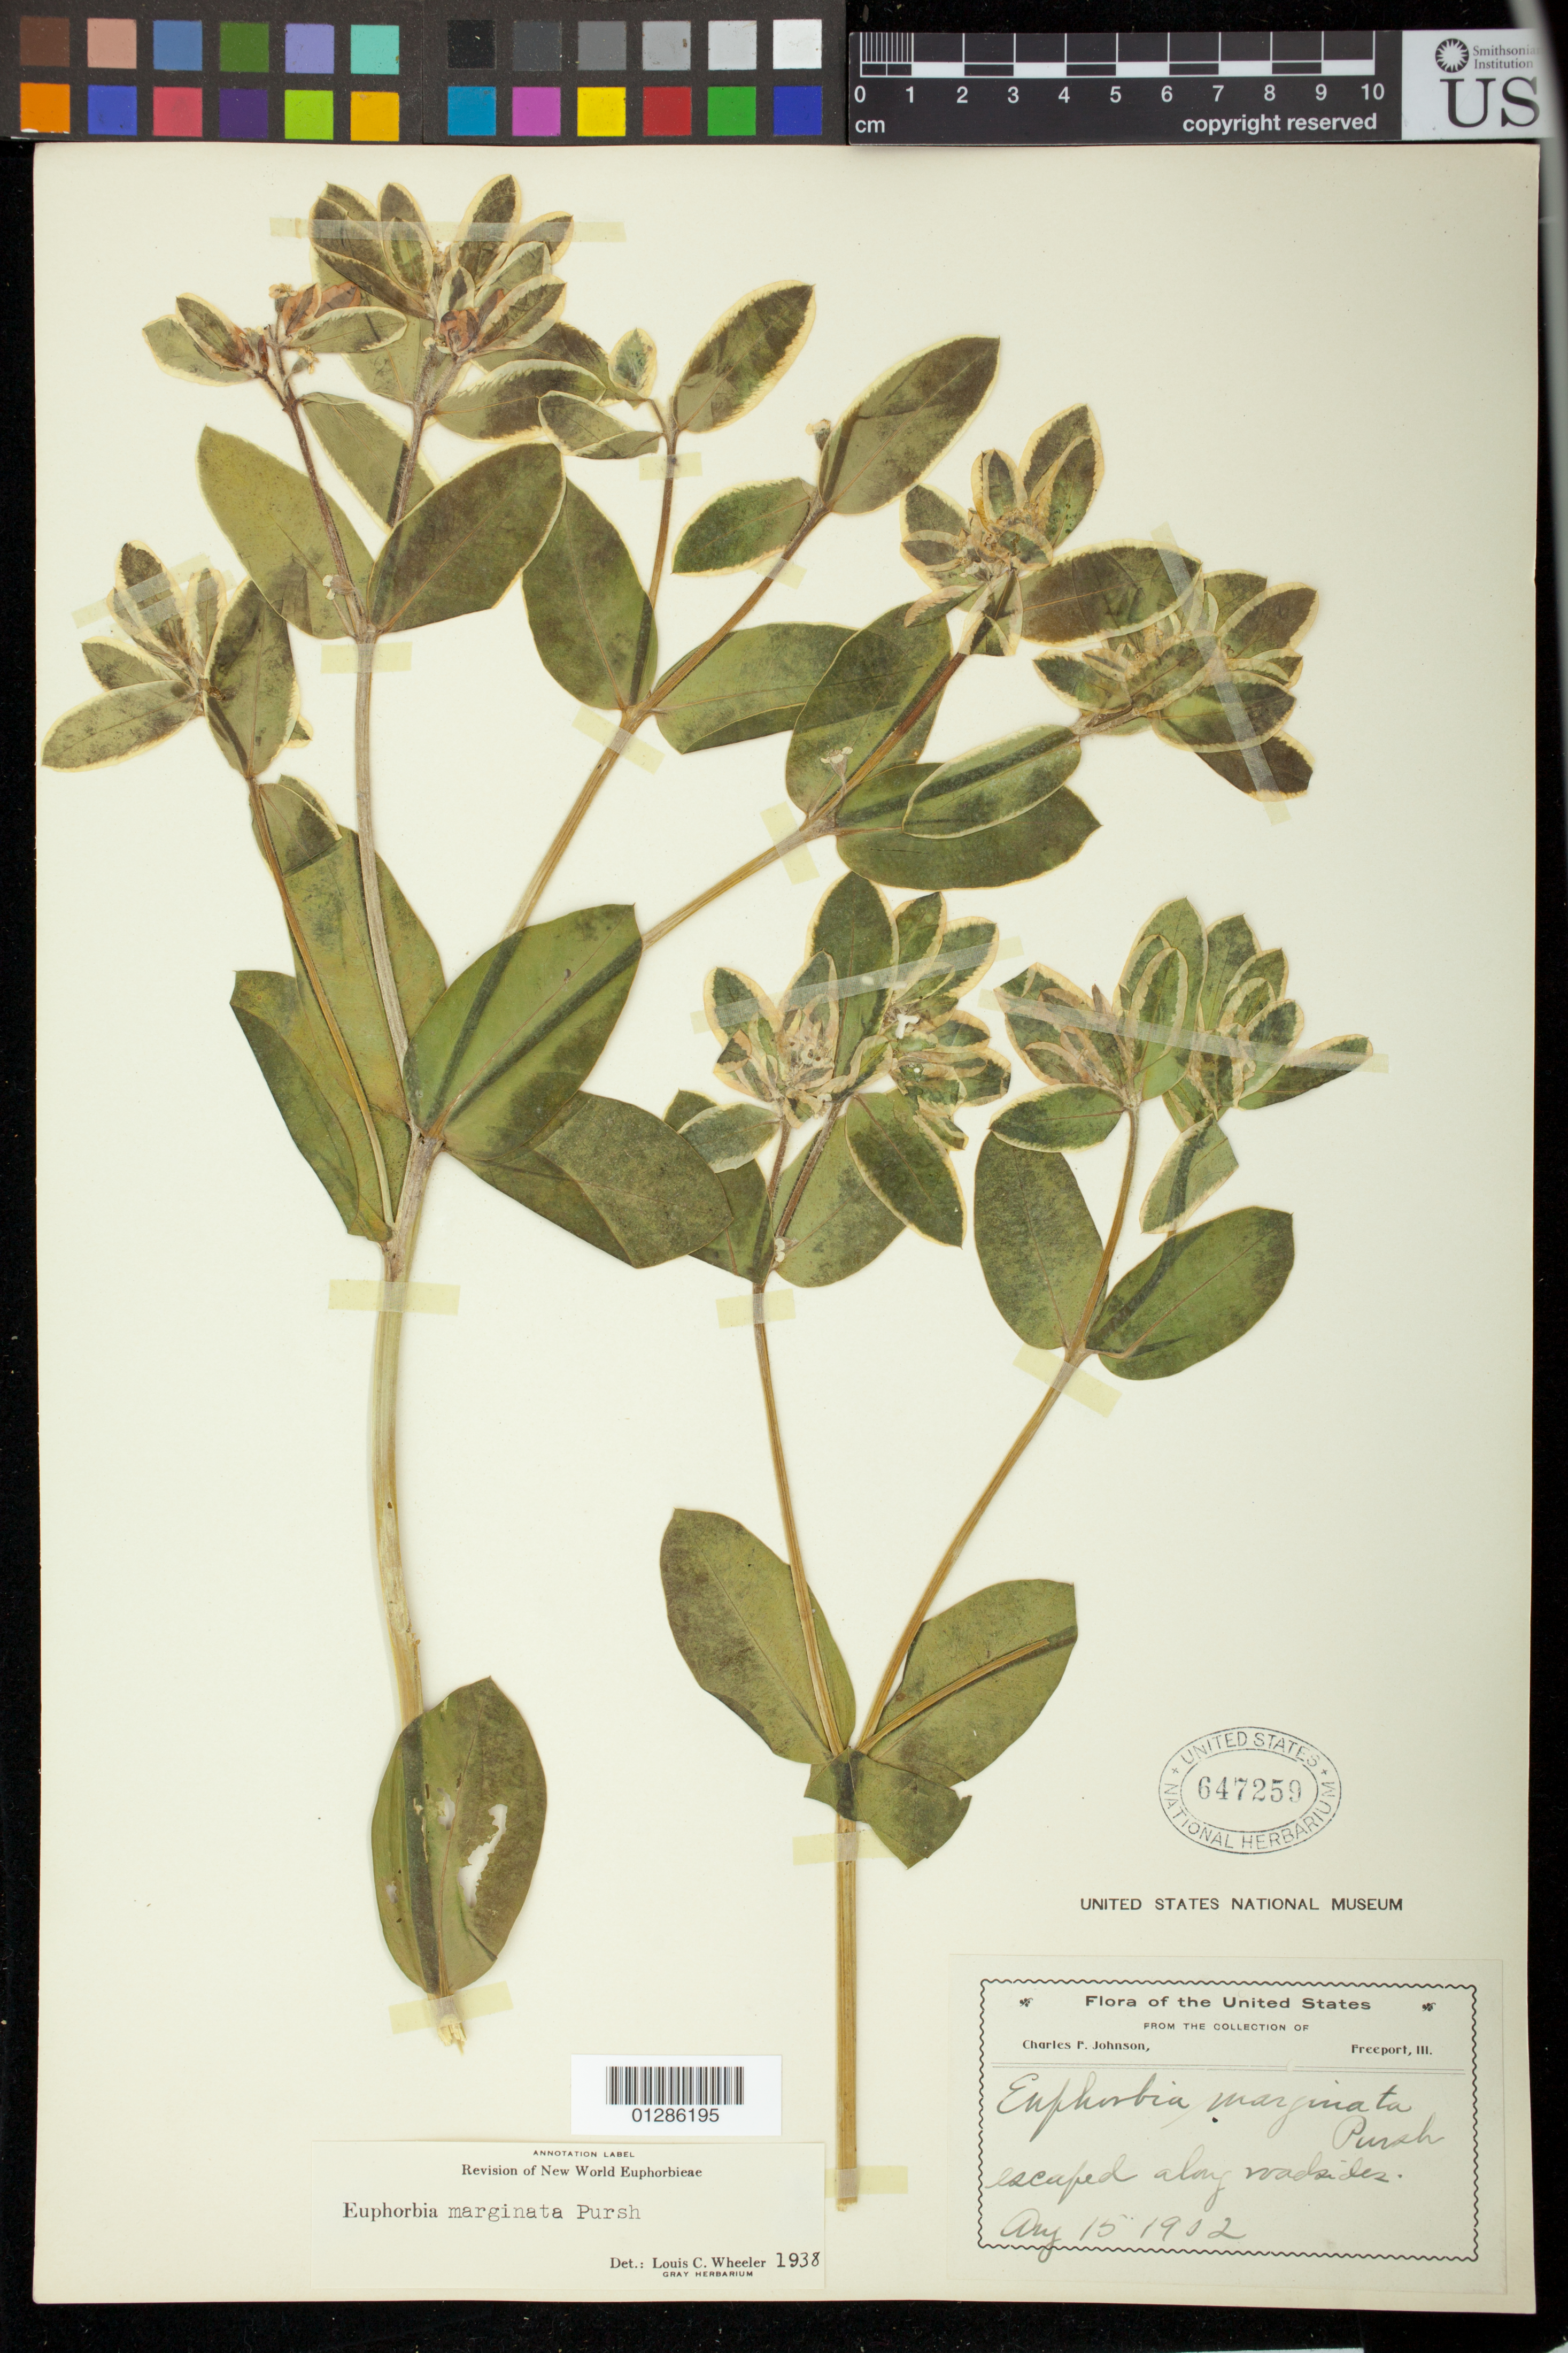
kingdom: Plantae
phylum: Tracheophyta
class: Magnoliopsida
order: Malpighiales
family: Euphorbiaceae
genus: Euphorbia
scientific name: Euphorbia marginata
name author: Pursh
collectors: C. F. Johnson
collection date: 1902-08-15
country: United States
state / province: Illinois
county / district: Stephenson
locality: Freeport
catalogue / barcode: US 647259